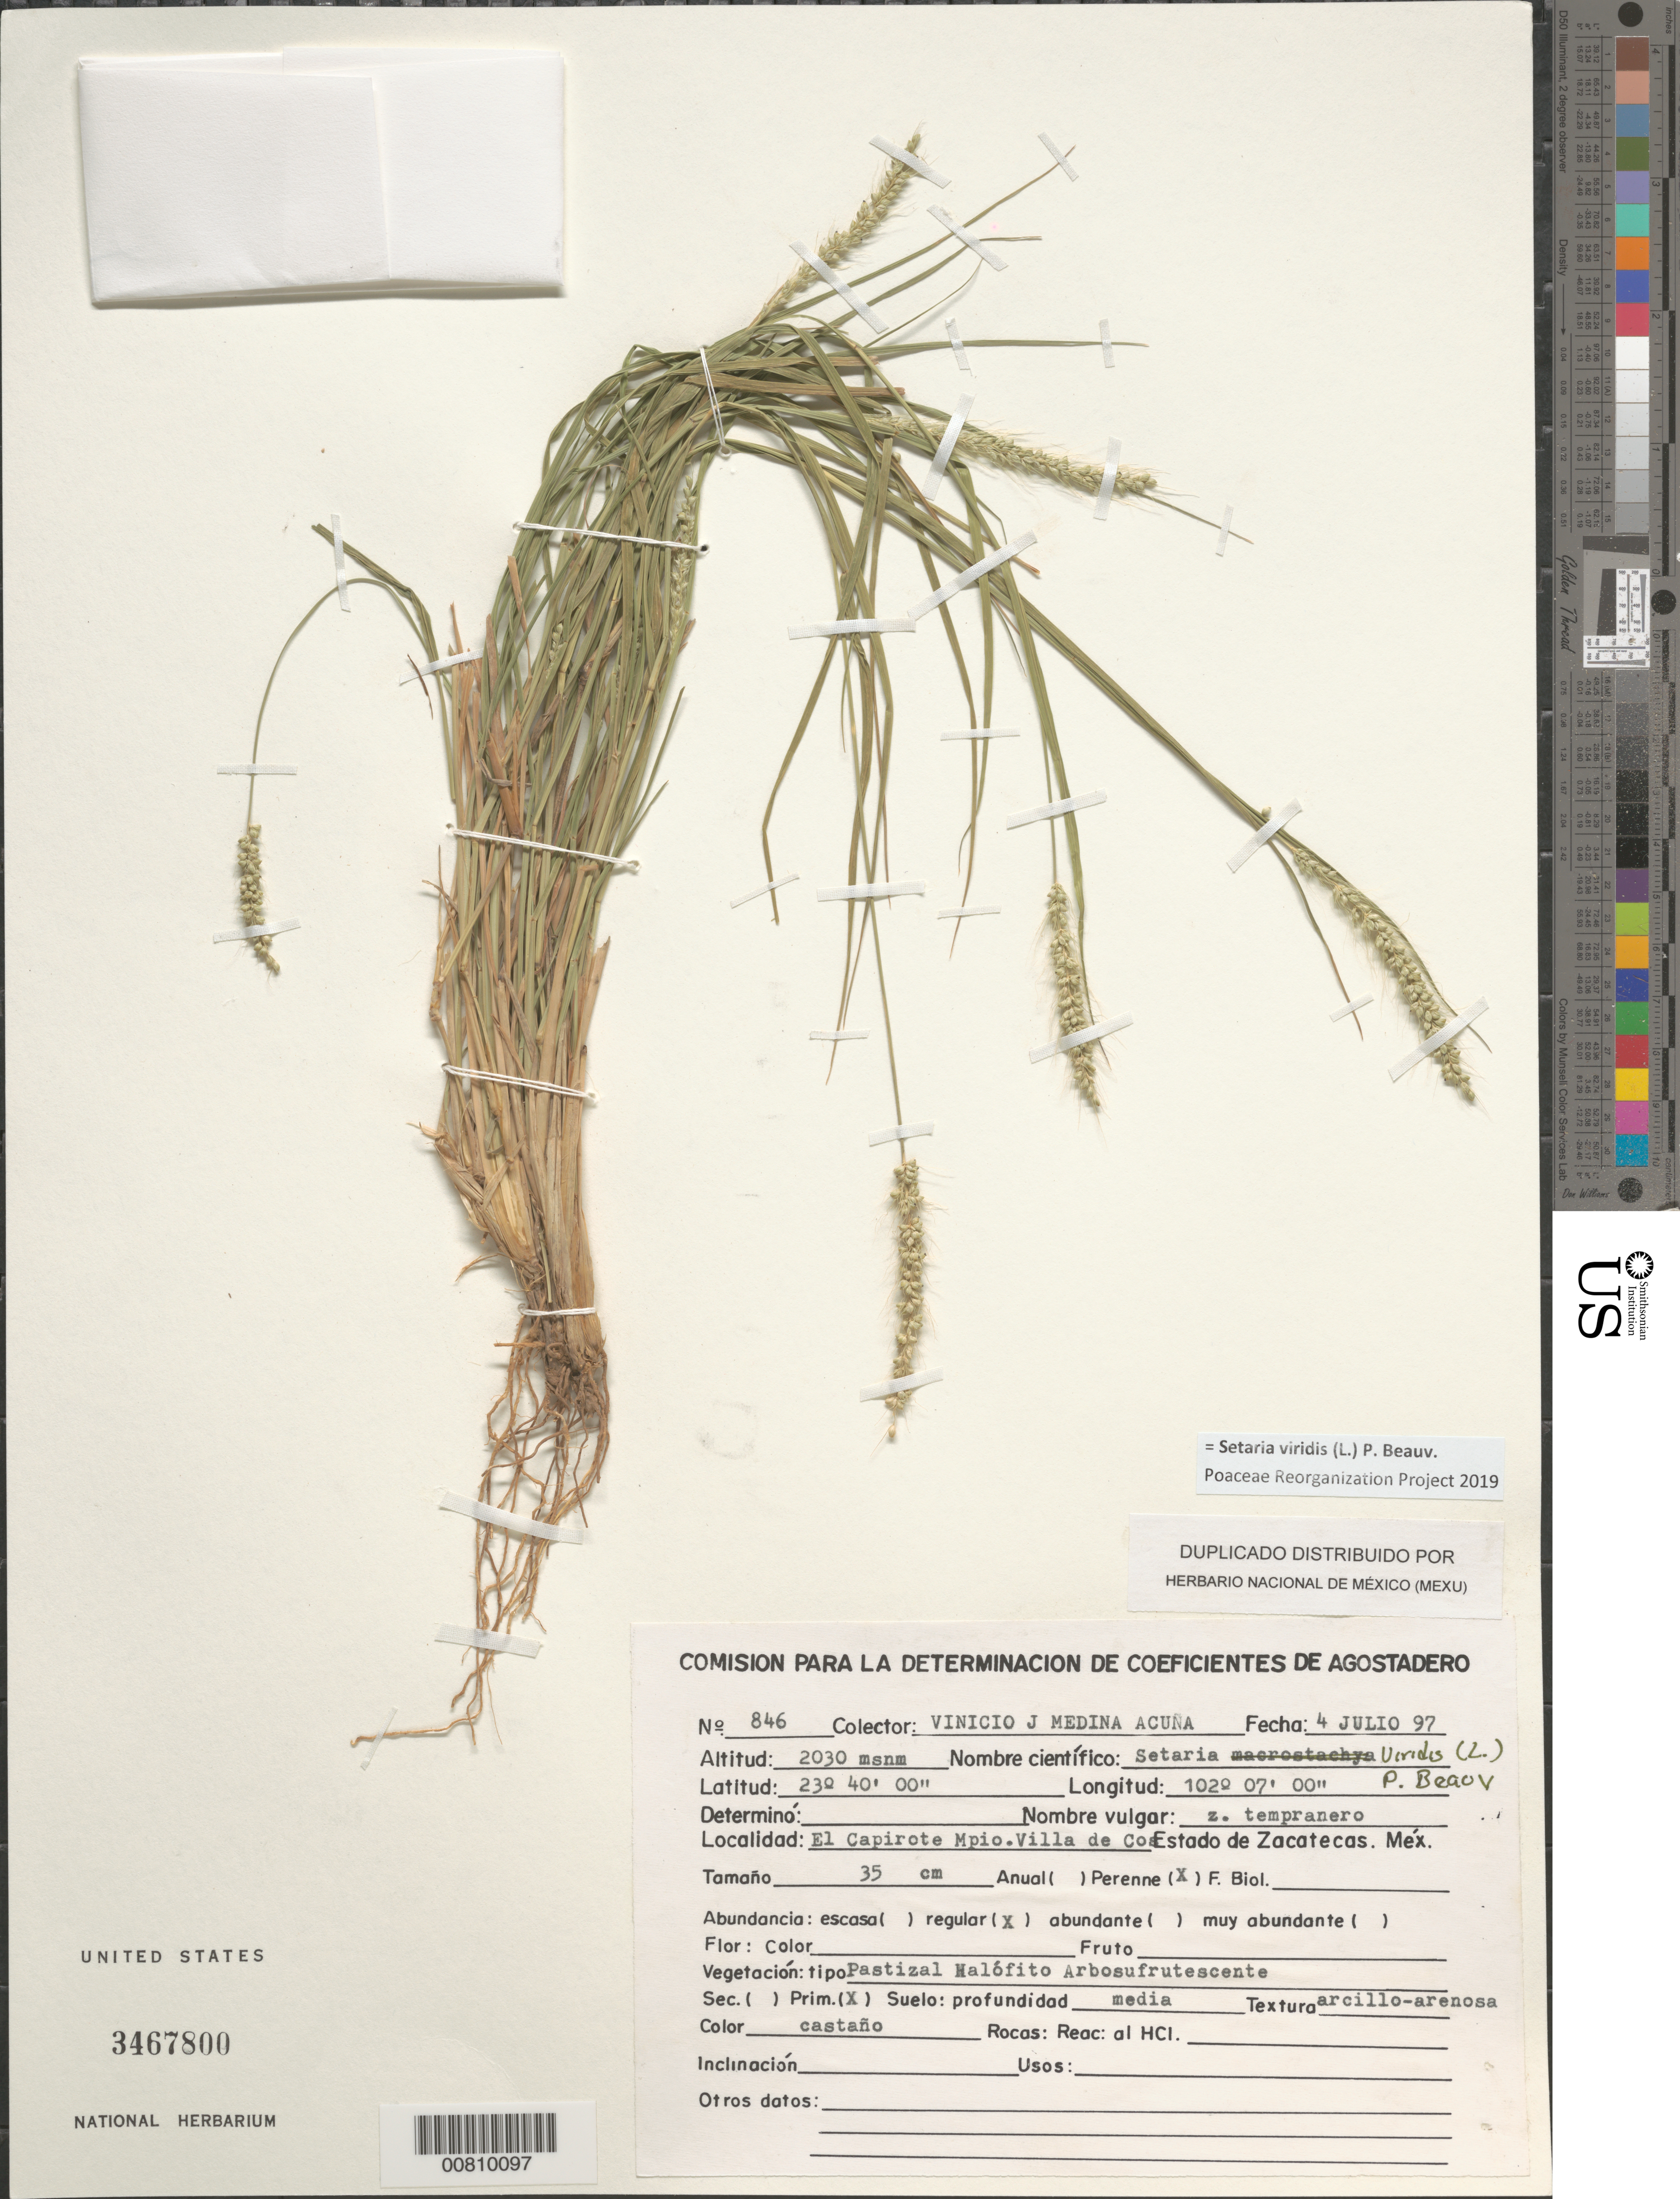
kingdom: Plantae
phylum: Tracheophyta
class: Liliopsida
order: Poales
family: Poaceae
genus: Setaria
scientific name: Setaria viridis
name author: (L.) P. Beauv.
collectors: V. J. Acuna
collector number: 846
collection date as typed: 04 Jul 1997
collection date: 1997-07-04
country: Mexico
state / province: Zacatecas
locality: El Capirote, Villa de Cos.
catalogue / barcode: US 3467800